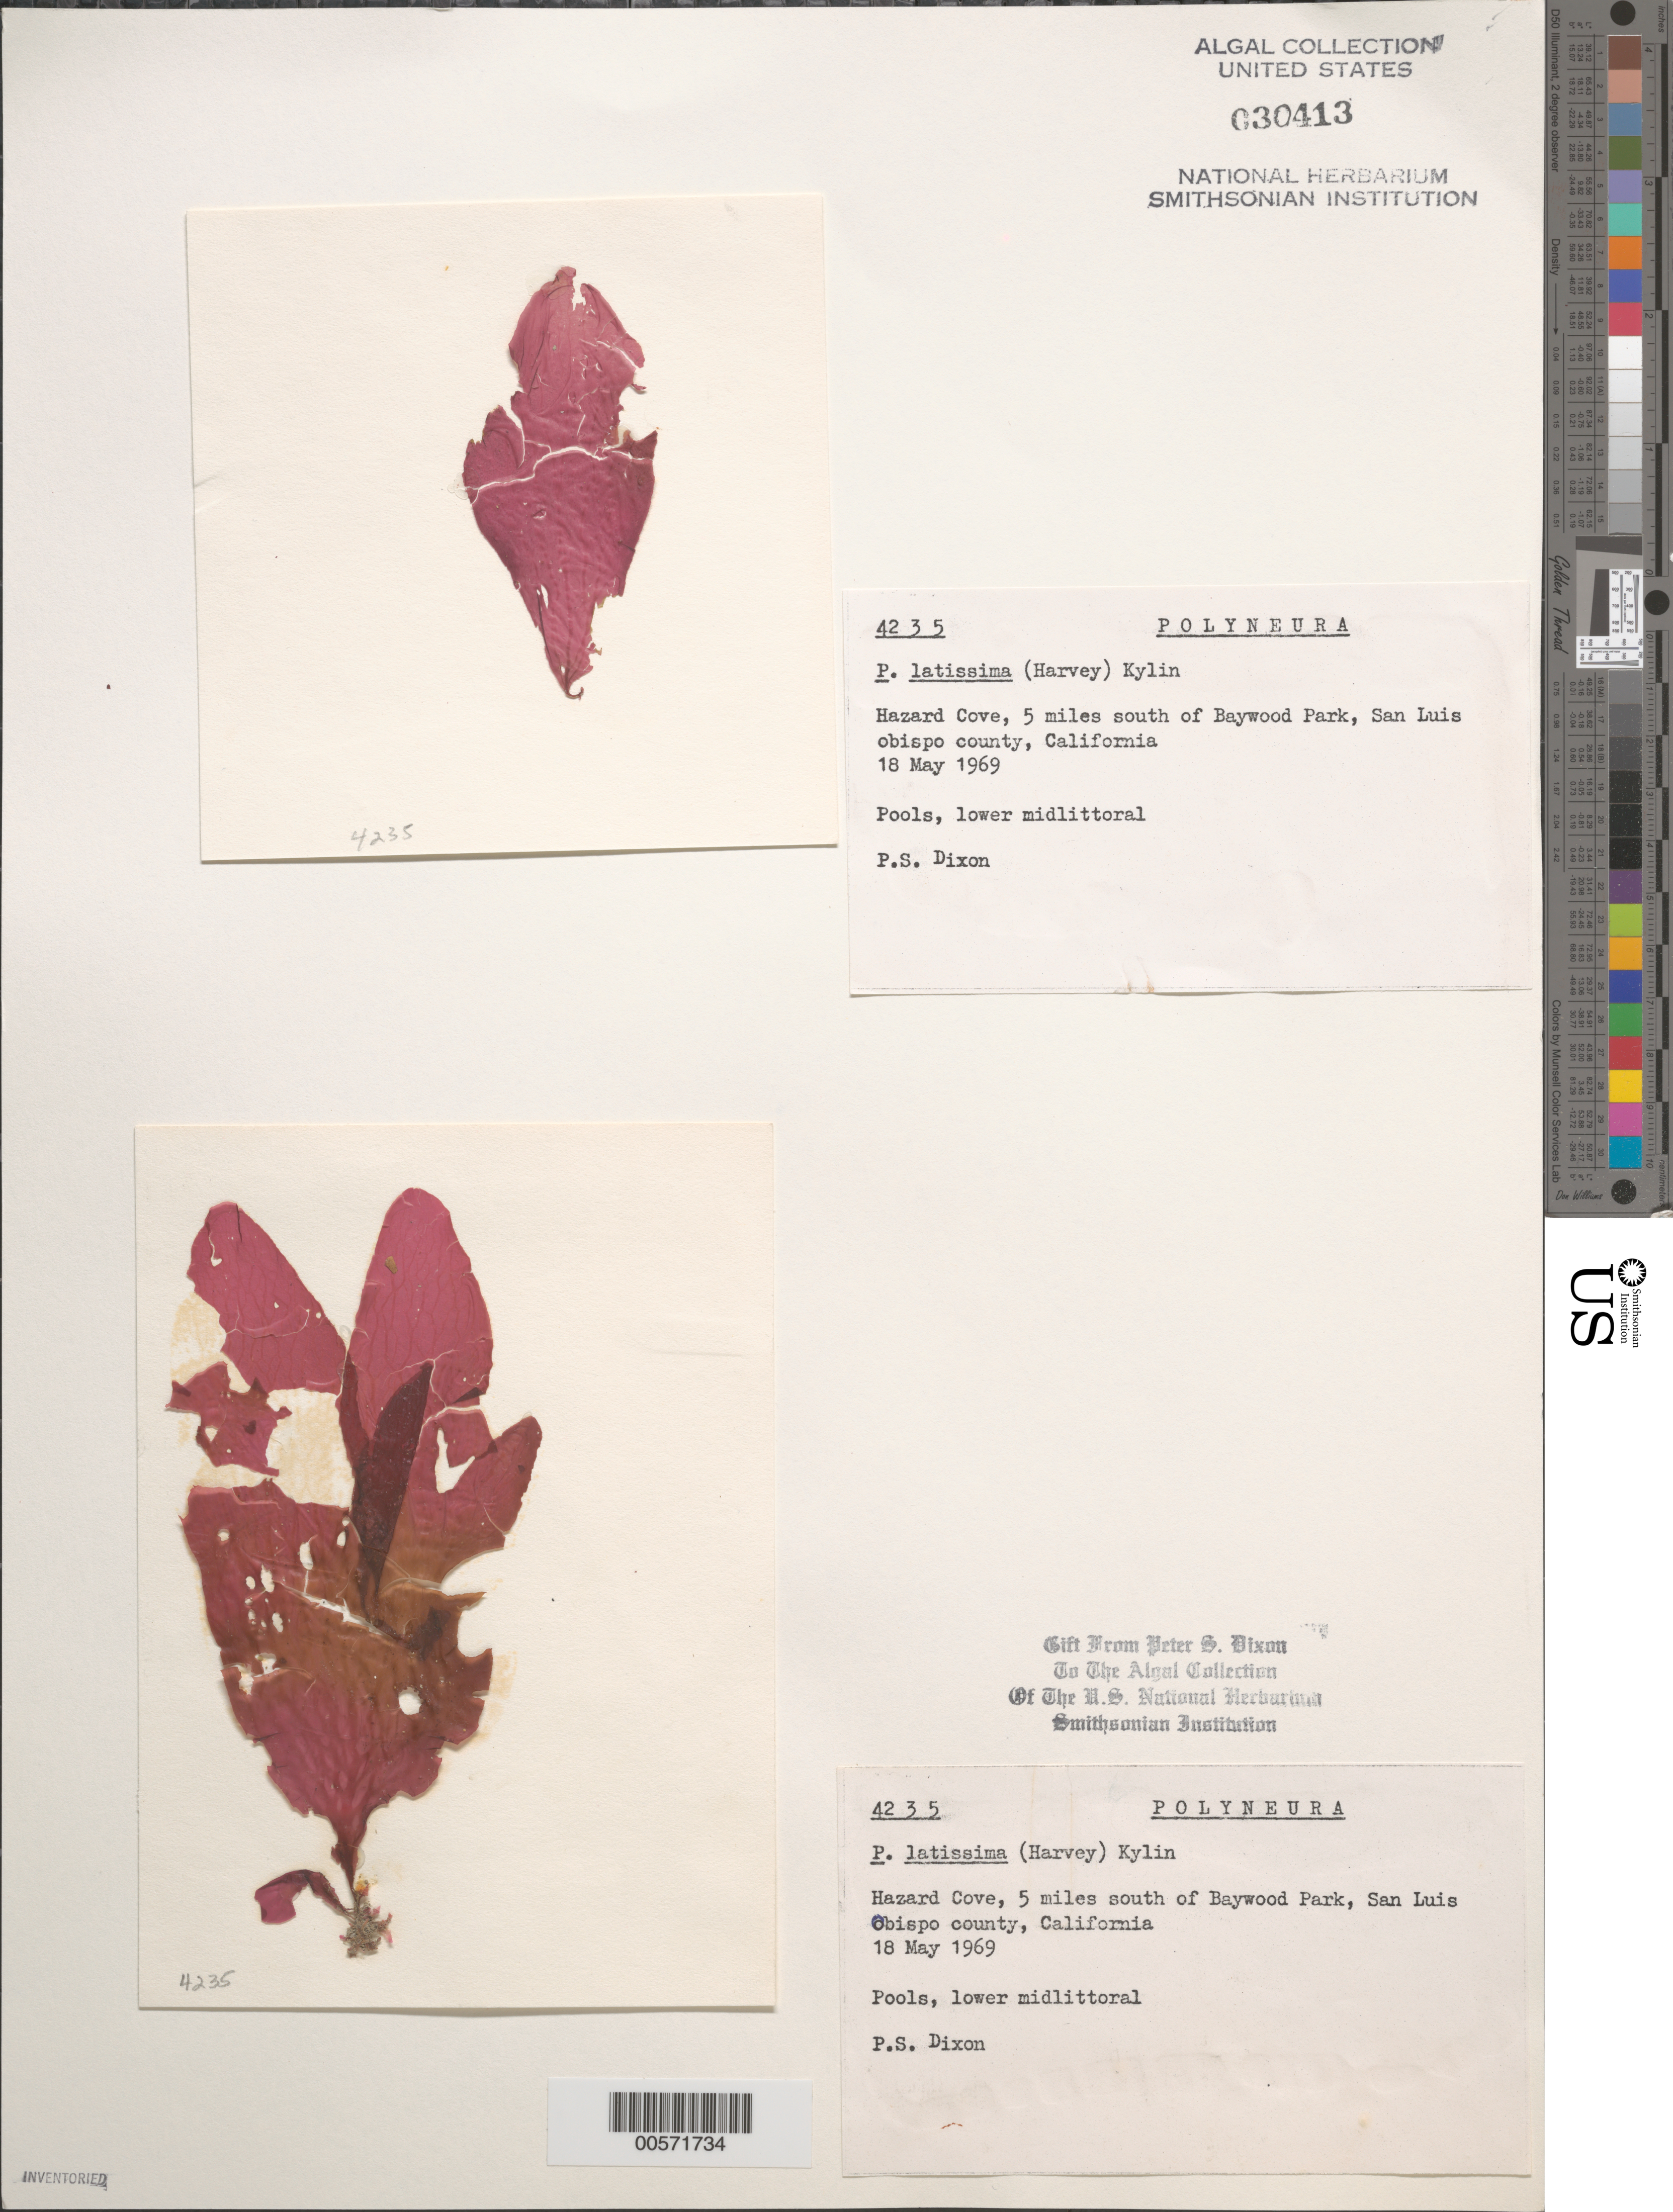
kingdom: Plantae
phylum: Rhodophyta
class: Florideophyceae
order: Ceramiales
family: Delesseriaceae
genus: Polyneura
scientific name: Polyneura latissima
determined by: Dixon, P. S.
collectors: P. S. Dixon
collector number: PSD 4235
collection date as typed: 18 May 1969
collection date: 1969-05-18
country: United States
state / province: California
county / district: San Luis Obispo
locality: Hazard Cove, 5 miles south of Baywood Park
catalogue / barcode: US 30413